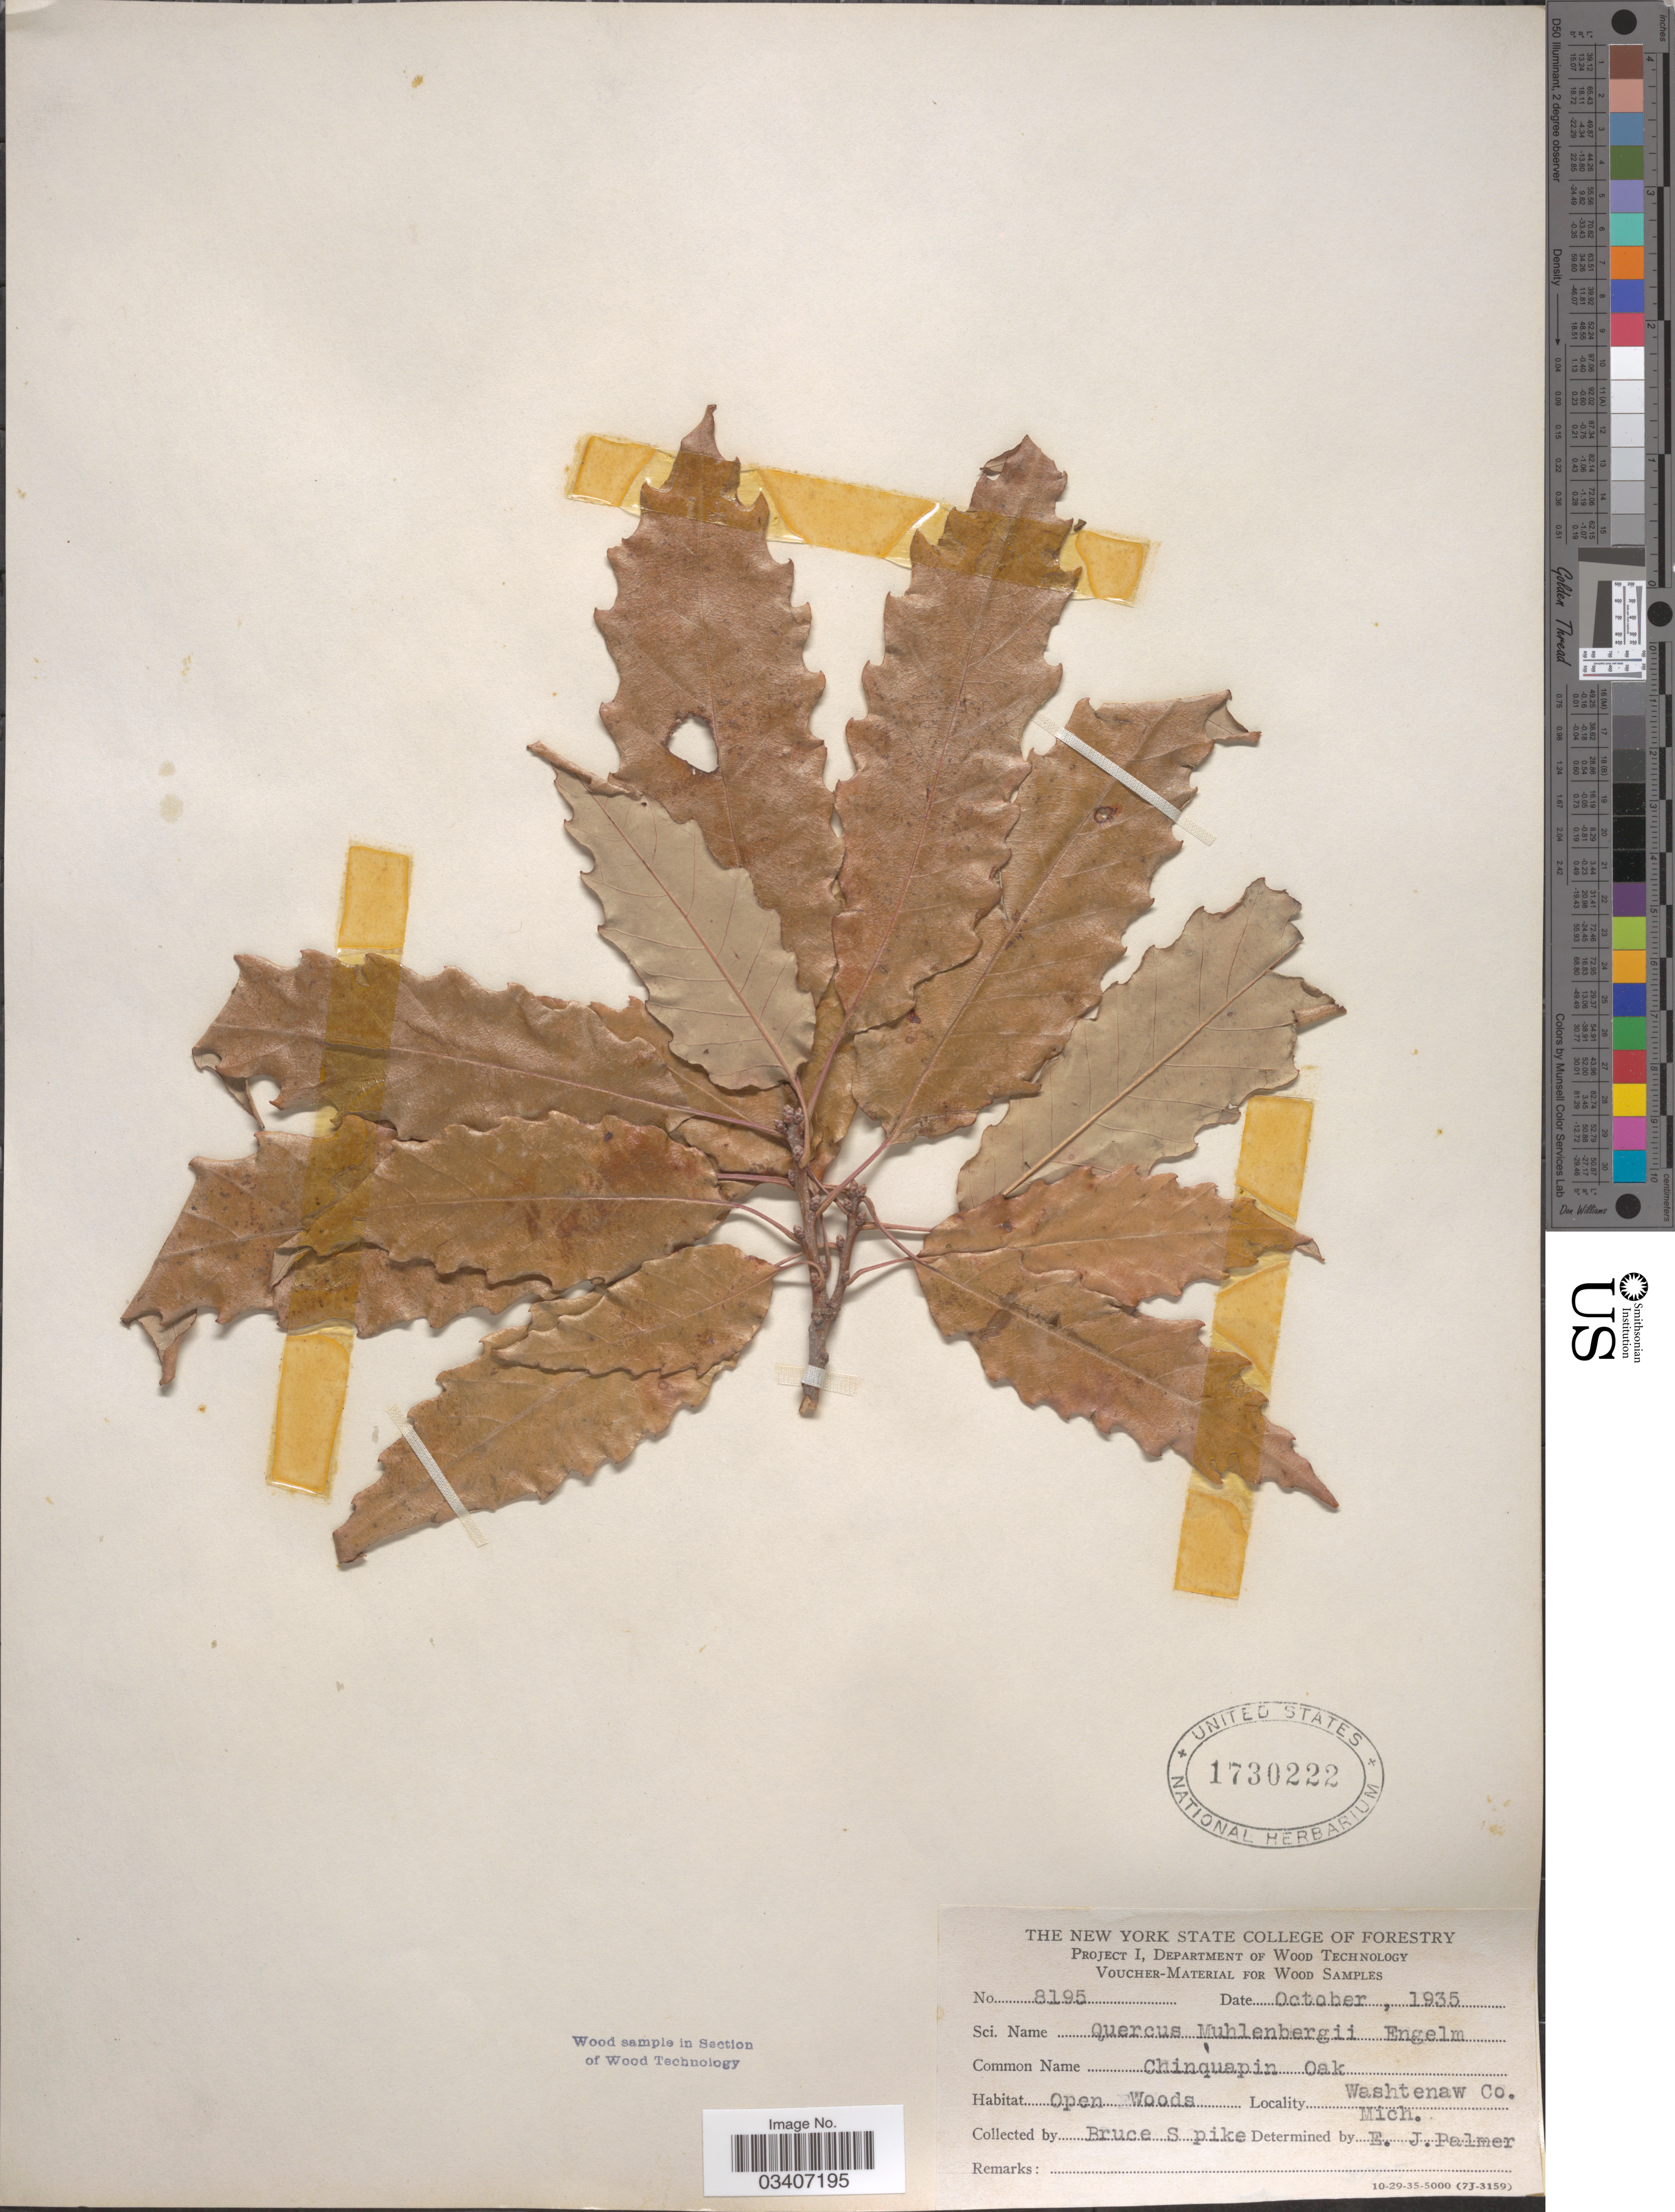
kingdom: Plantae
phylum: Tracheophyta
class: Magnoliopsida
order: Fagales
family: Fagaceae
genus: Quercus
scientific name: Quercus muehlenbergii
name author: Engelm.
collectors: B. Spike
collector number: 8195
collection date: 1935-10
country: United States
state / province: Michigan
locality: Washtenaw Co.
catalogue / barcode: US 1730222